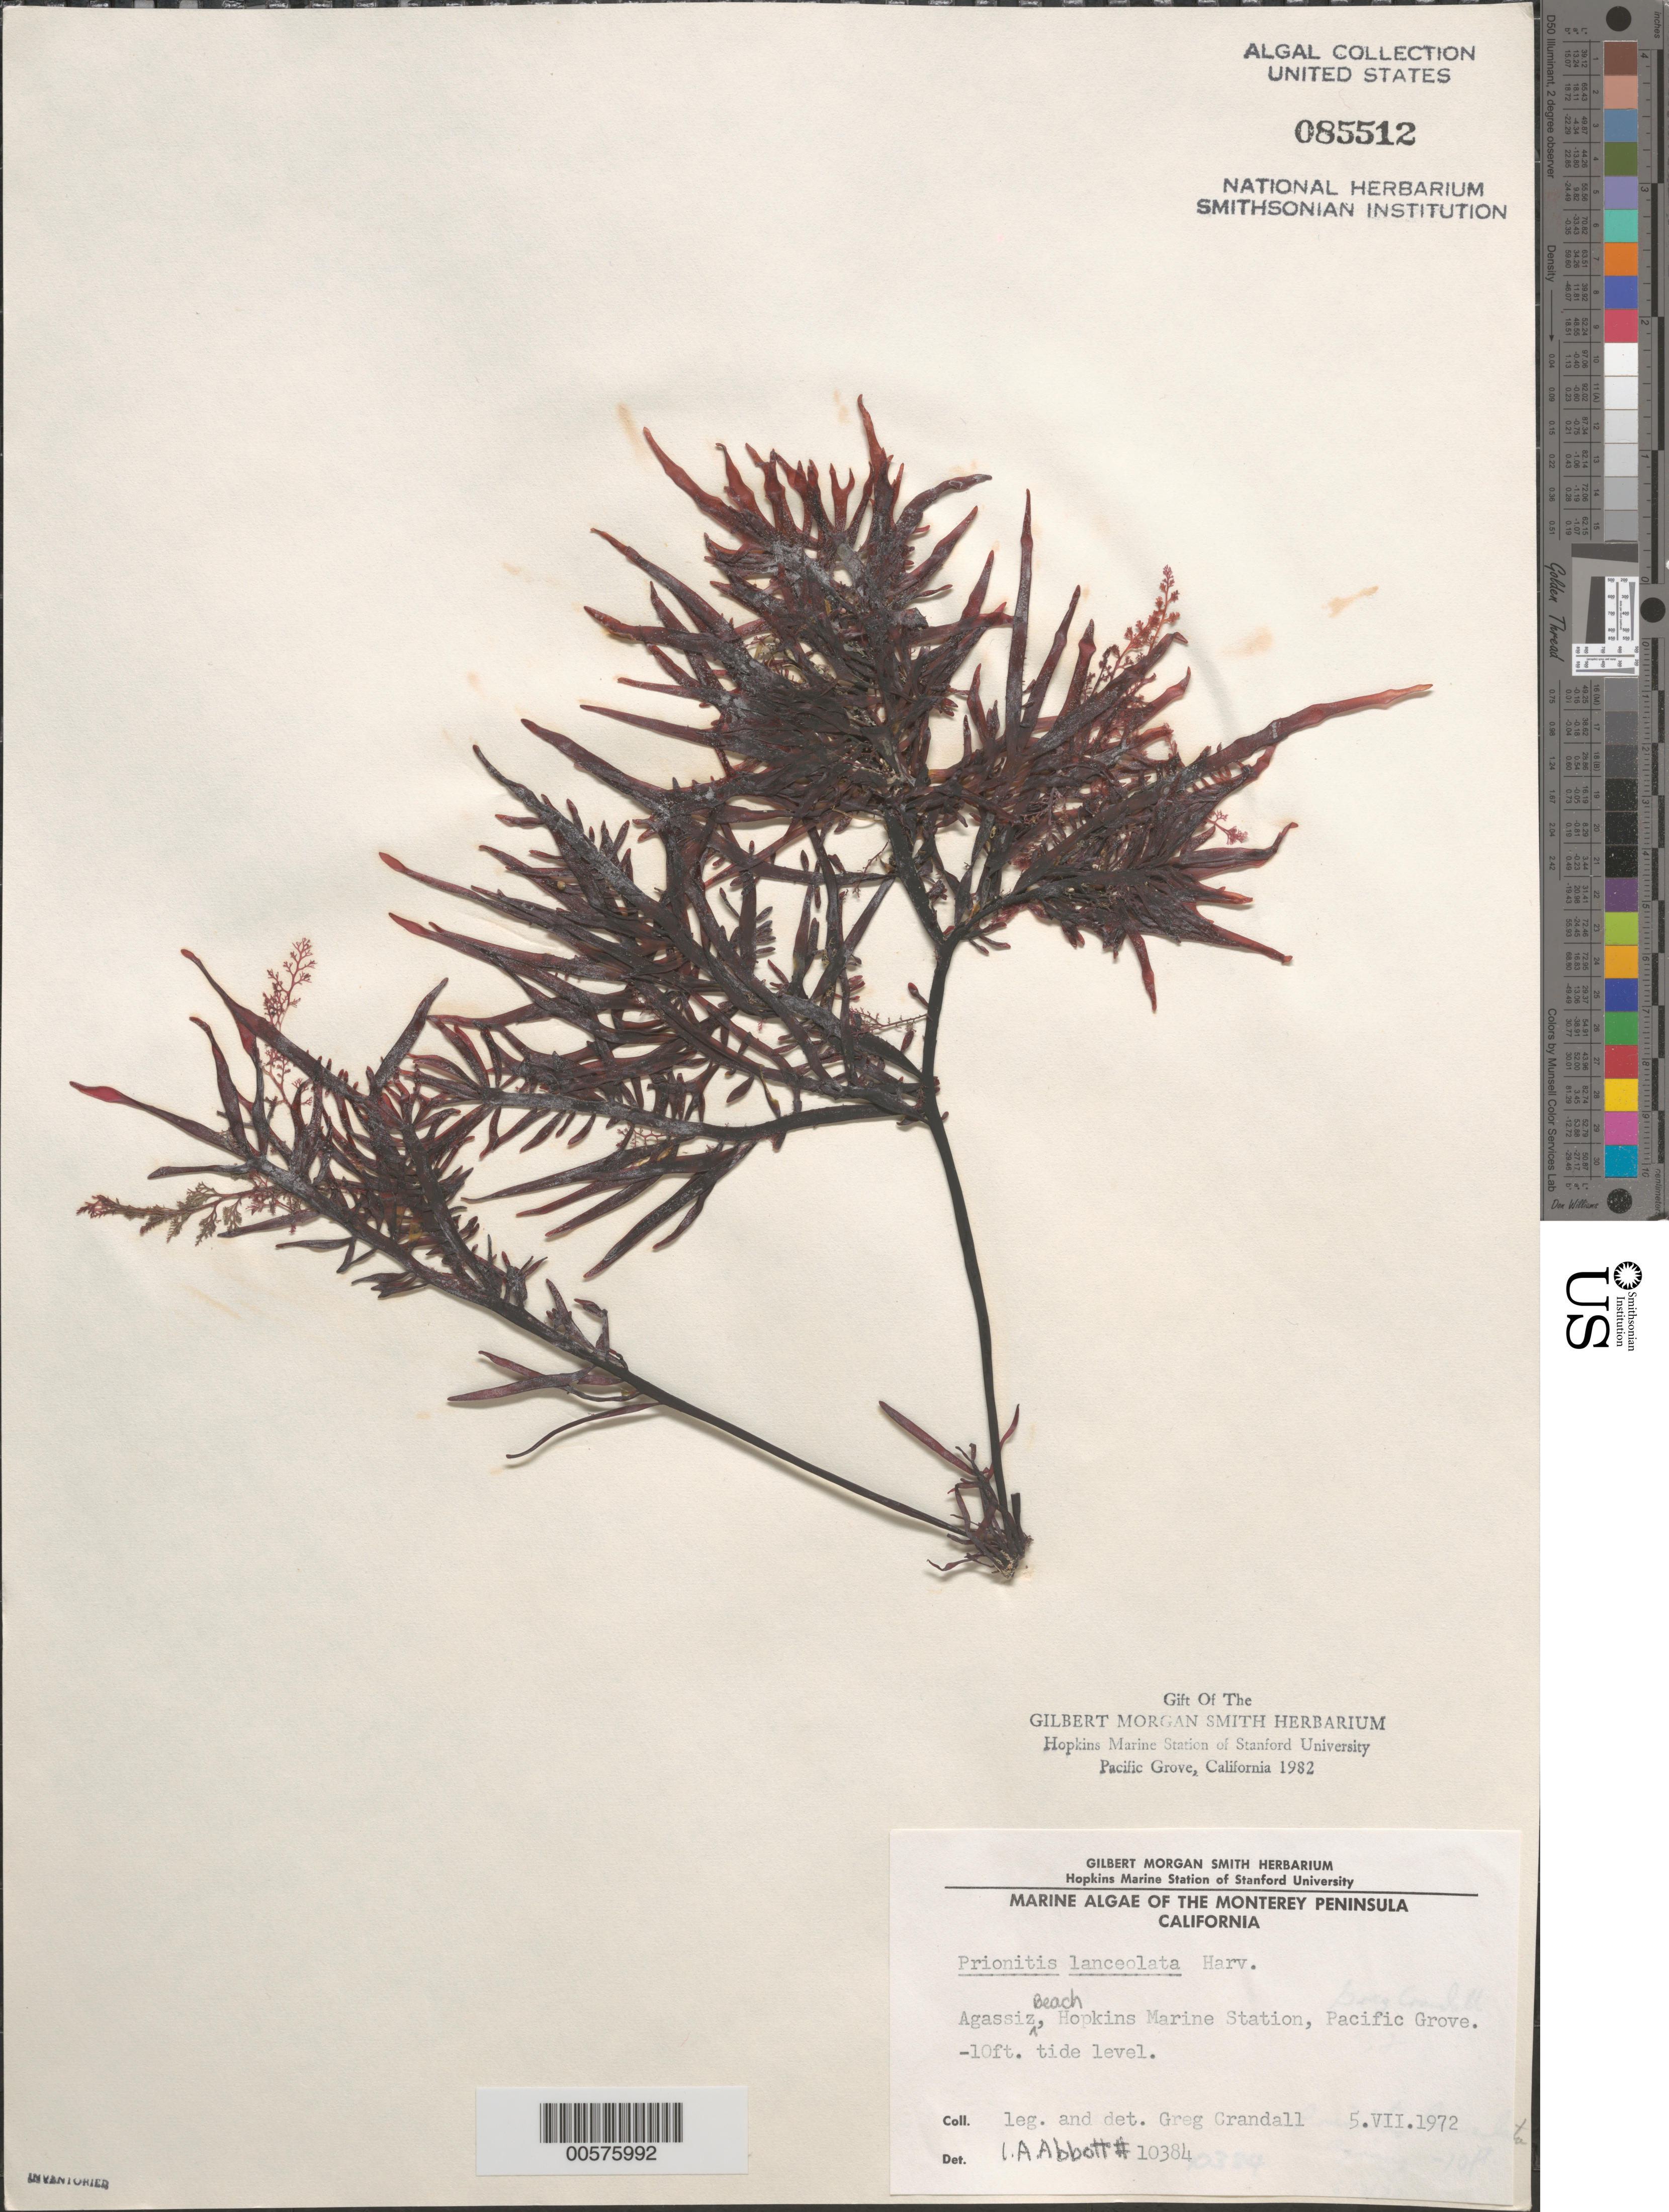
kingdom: Plantae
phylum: Rhodophyta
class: Florideophyceae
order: Cryptonemiales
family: Cryptonemiaceae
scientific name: Prionitis lanceolata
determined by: Crandall, G.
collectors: G. Crandall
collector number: IAA 10384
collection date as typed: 05 Jul 1972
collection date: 1972-07-05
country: United States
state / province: California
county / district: Monterey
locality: Agassiz Beach, Hopkins Marine Station, Pacific Grove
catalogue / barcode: US 85512